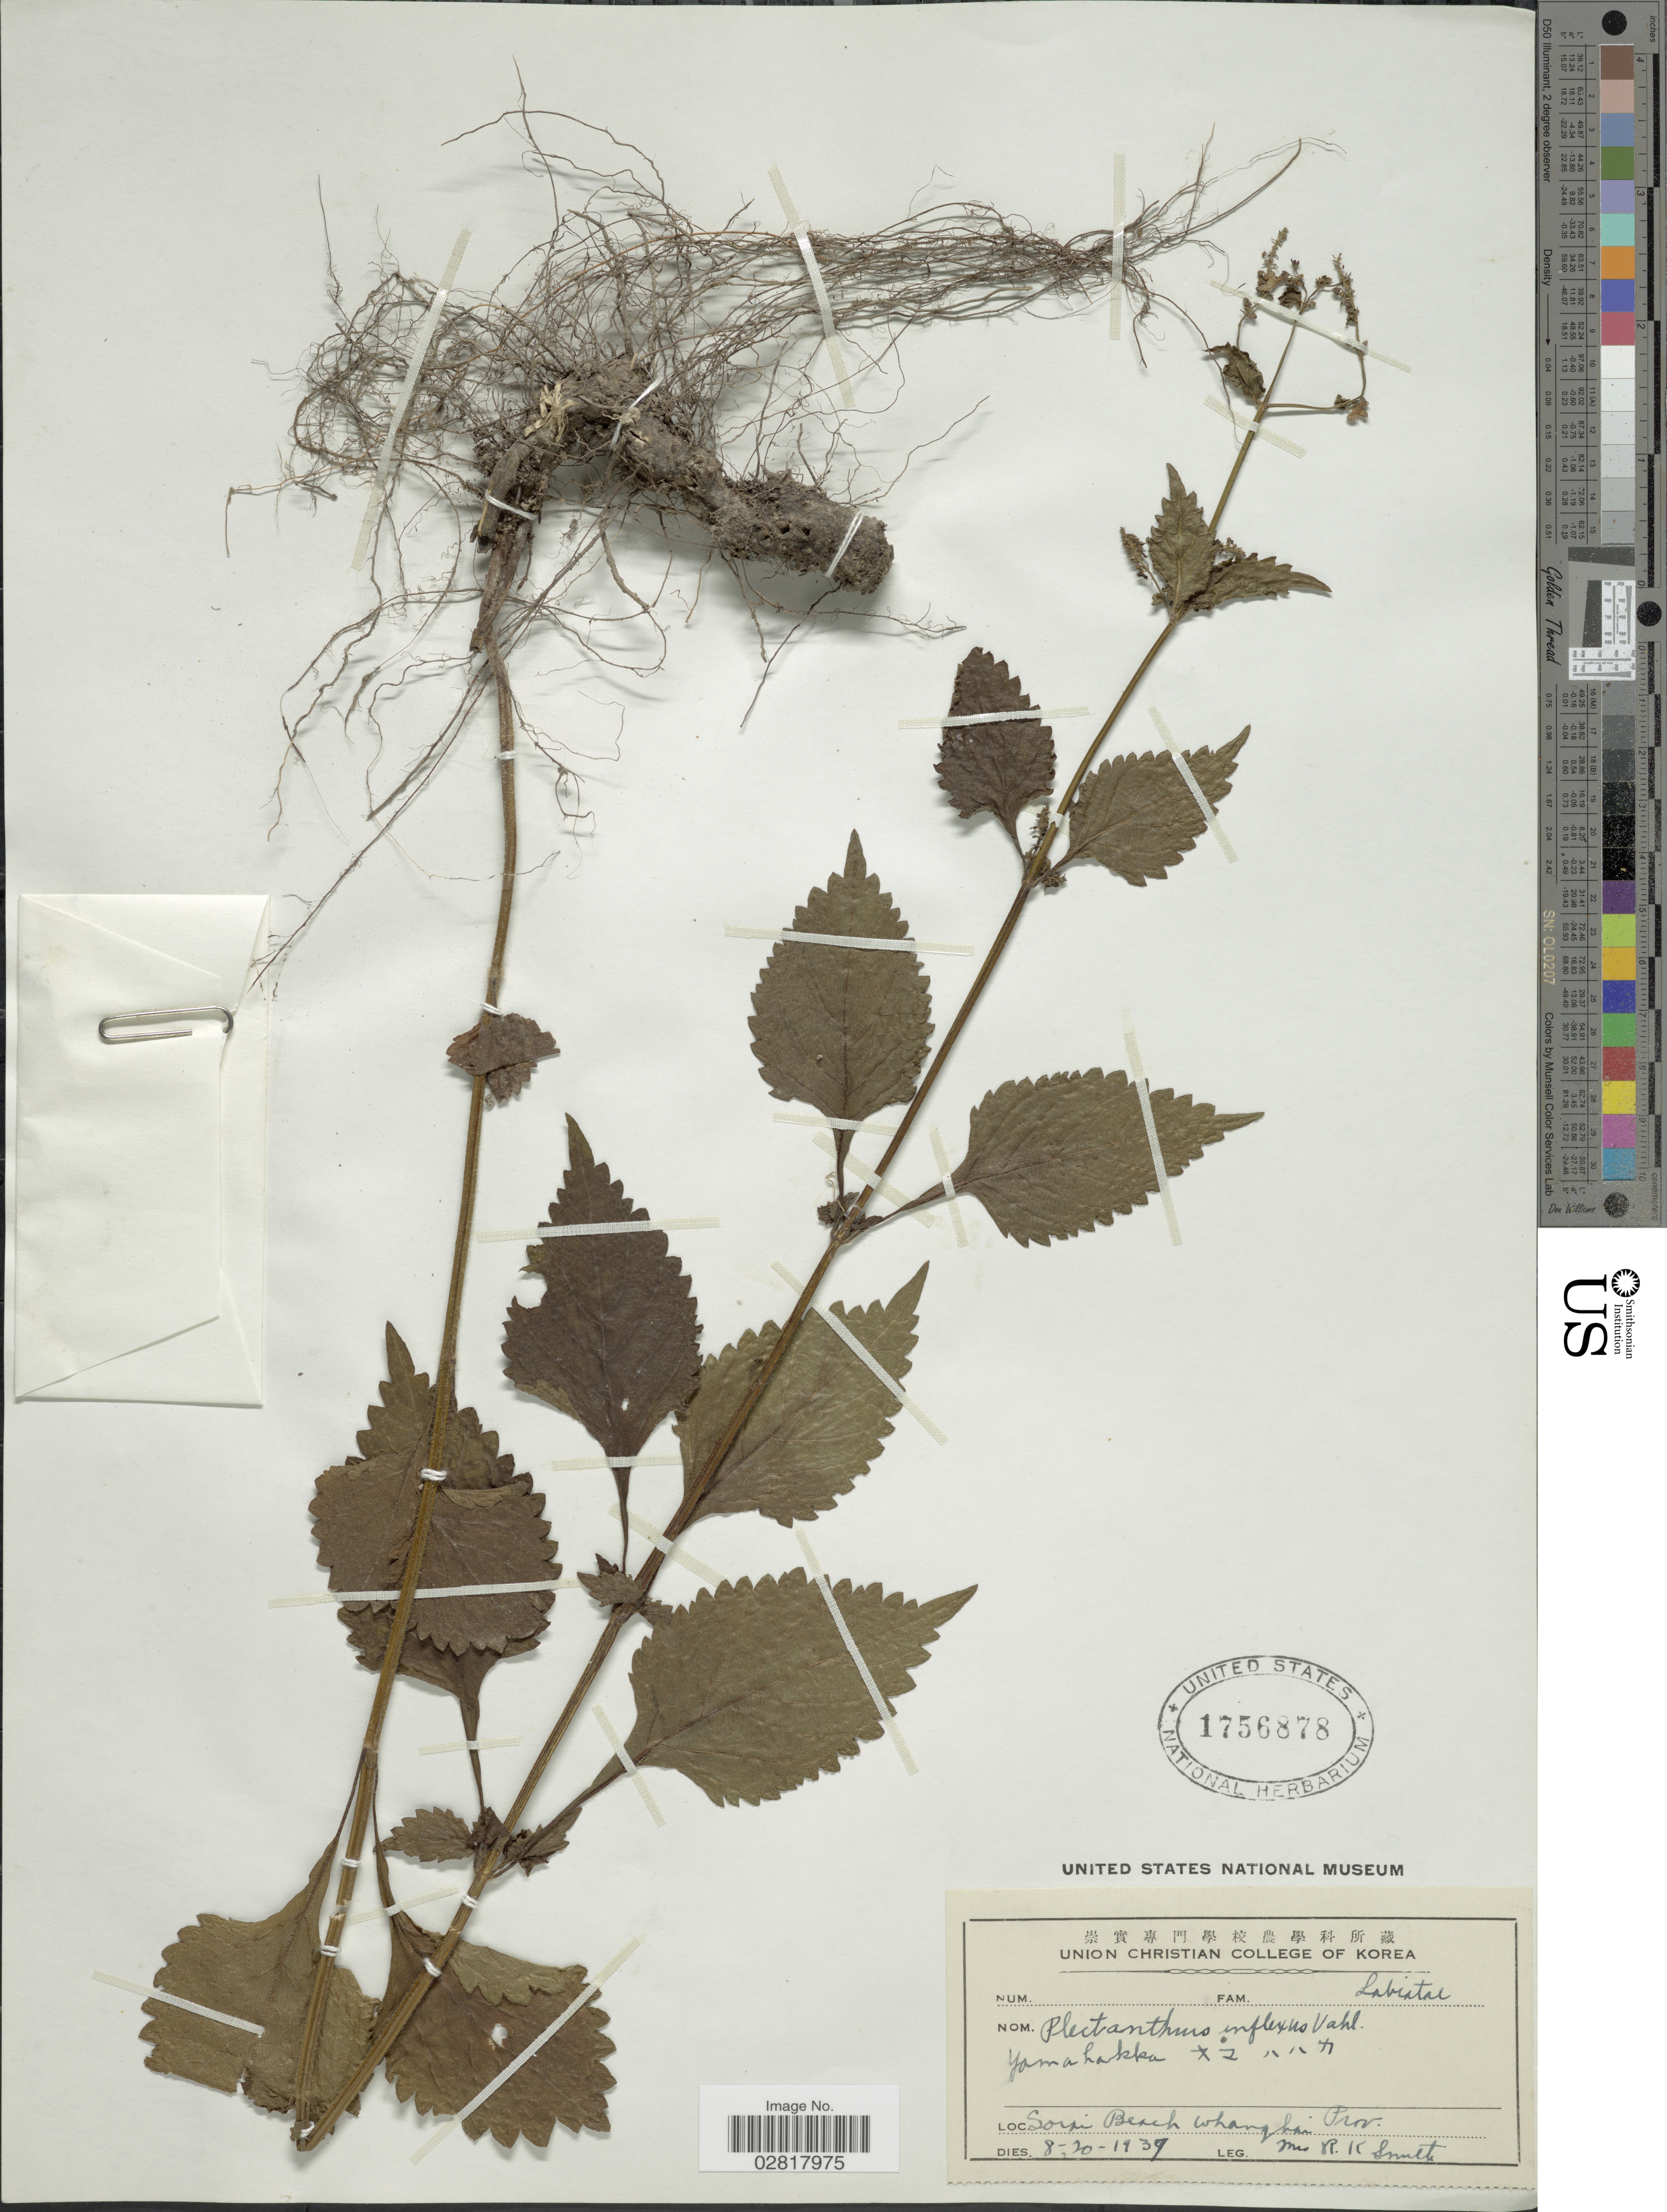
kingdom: Plantae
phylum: Tracheophyta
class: Magnoliopsida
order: Lamiales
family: Lamiaceae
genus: Plectranthus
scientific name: Plectranthus inflexus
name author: (Thunb.) Vahl ex Benth.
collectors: Mrs. R. K. Smith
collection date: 1939-08-20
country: North Korea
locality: Sorai Beach, Whanghai Prov.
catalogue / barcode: US 1756878